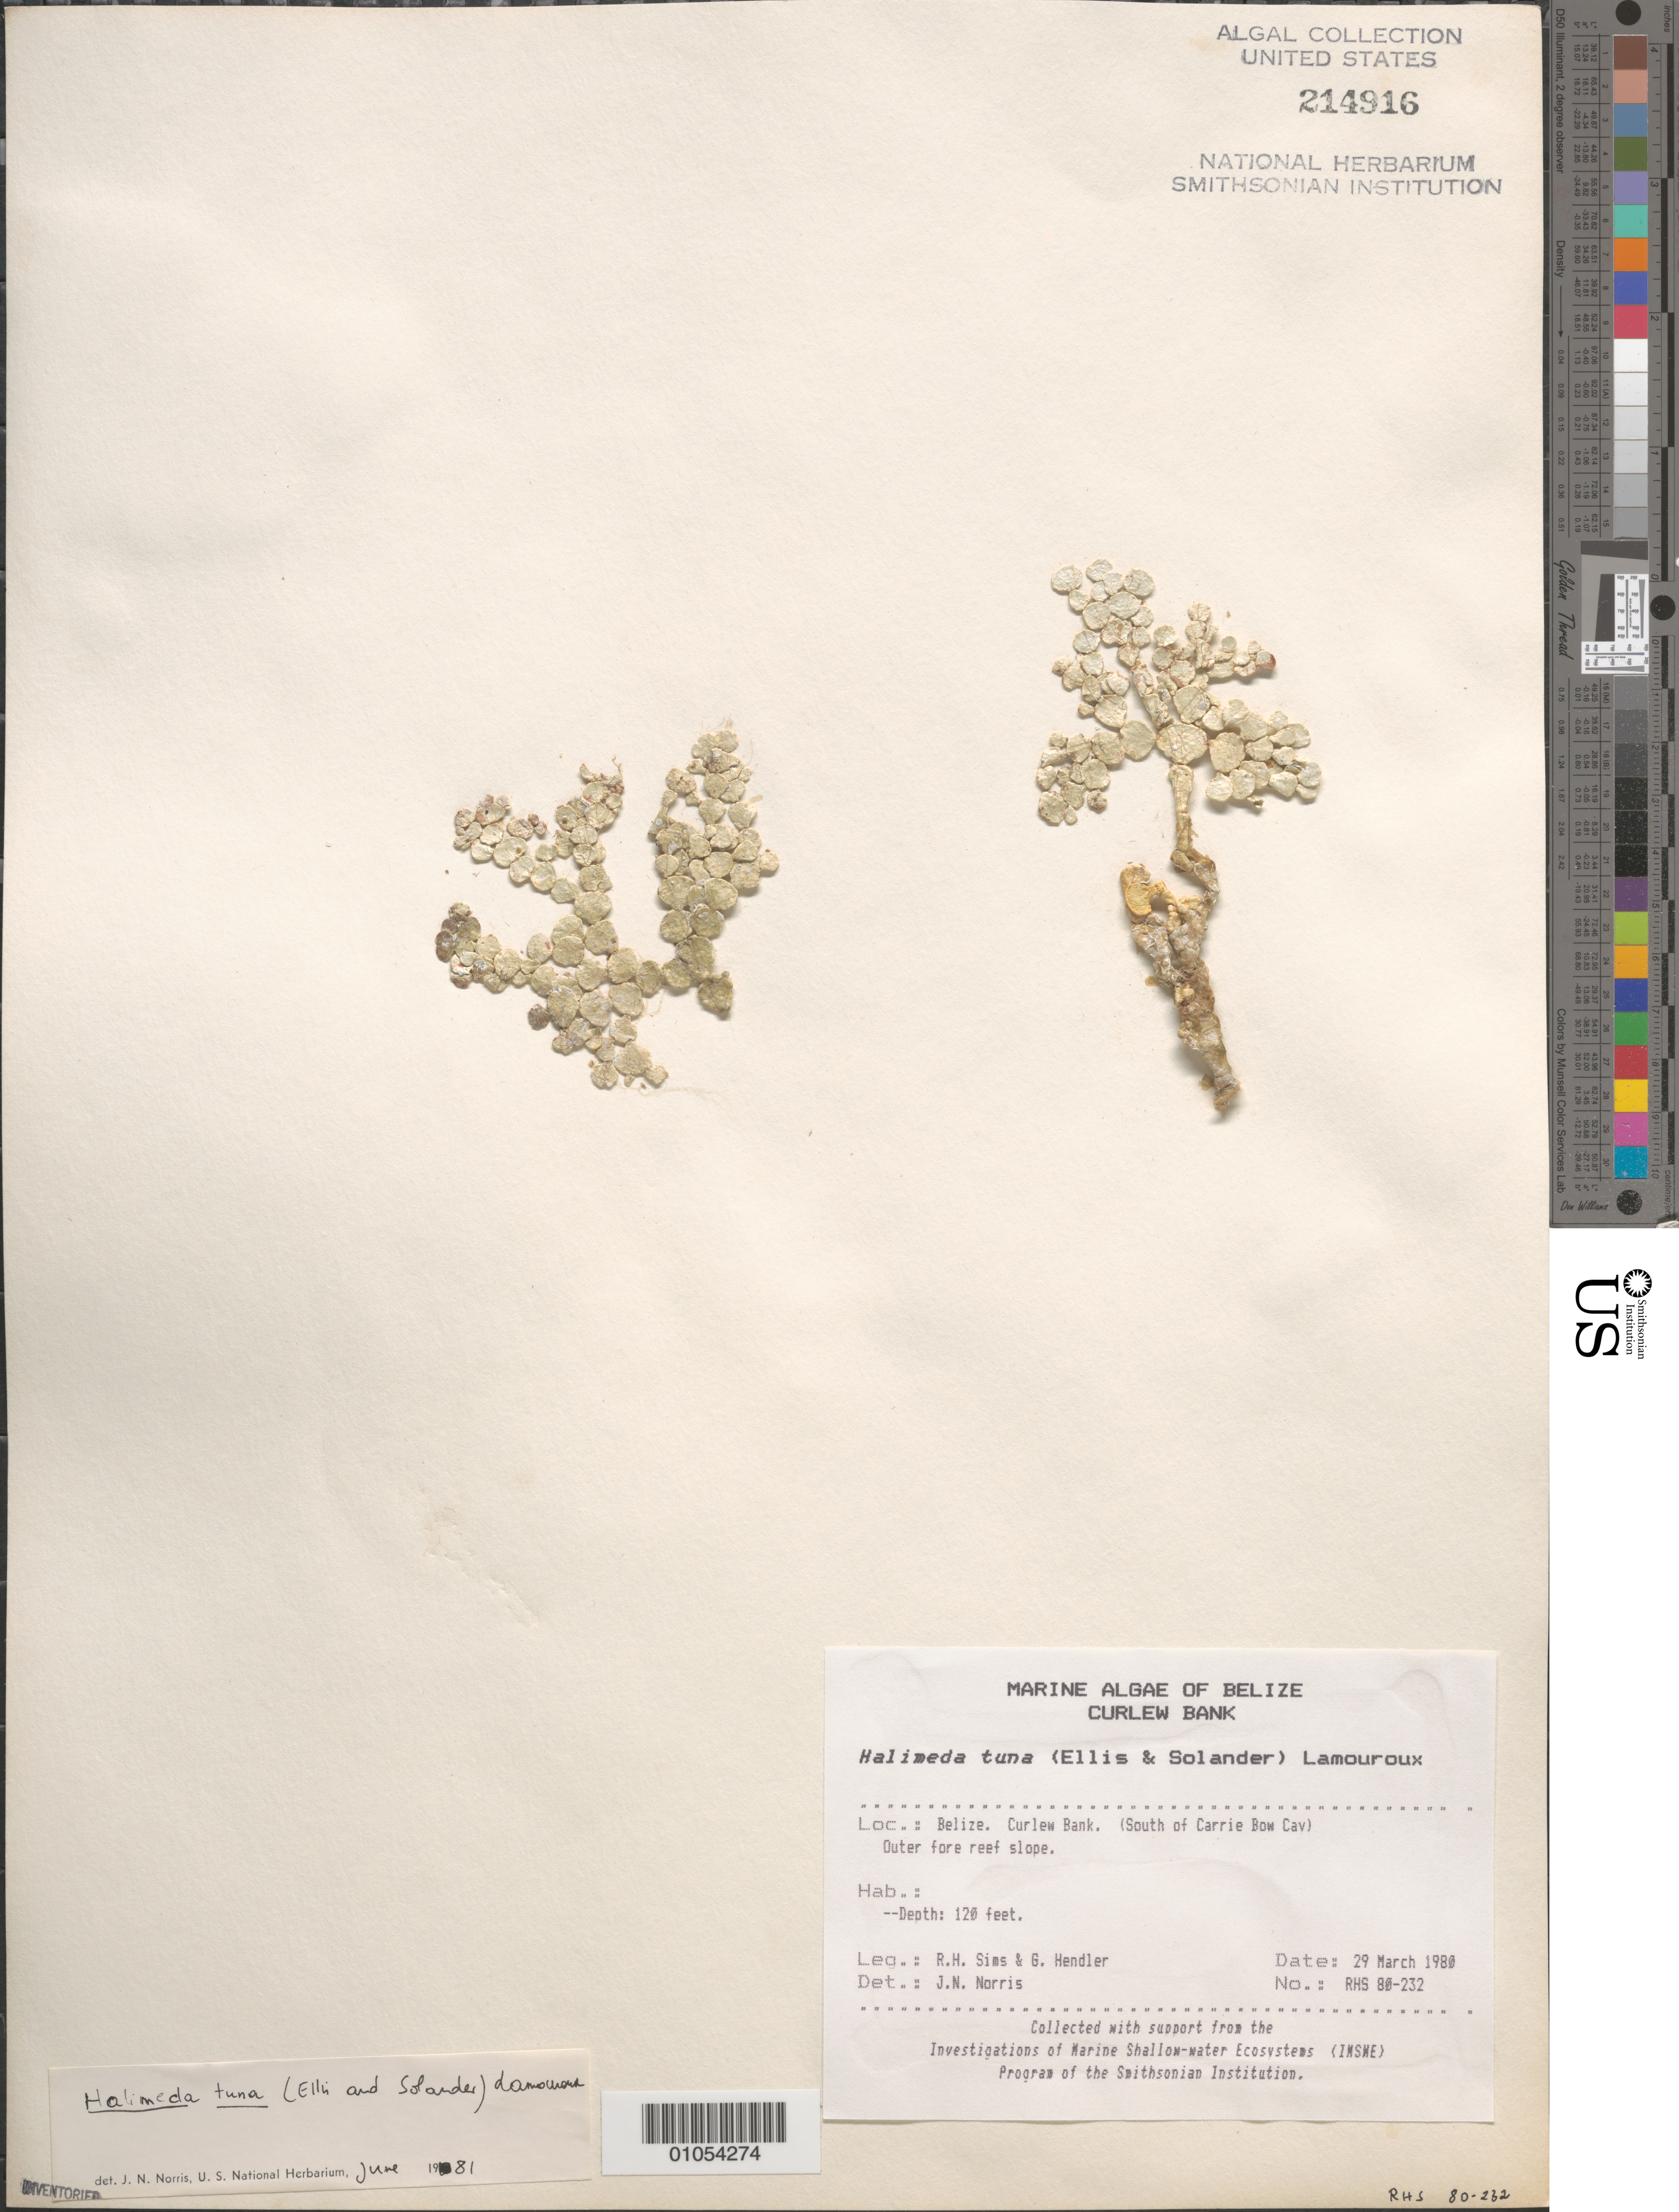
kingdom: Plantae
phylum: Chlorophyta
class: Ulvophyceae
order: Bryopsidales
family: Halimedaceae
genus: Halimeda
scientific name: Halimeda tuna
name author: (J. Ellis & Sol.) J.V.Lamouroux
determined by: Norris, James N.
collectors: R. H. Sims & G. Hendler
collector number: RHS 80-232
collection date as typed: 29 Mar 1980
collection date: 1980-03-29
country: Belize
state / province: Stann Creek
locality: Curlew Bank (south of Carrie Bow Cay)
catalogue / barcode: US 214916